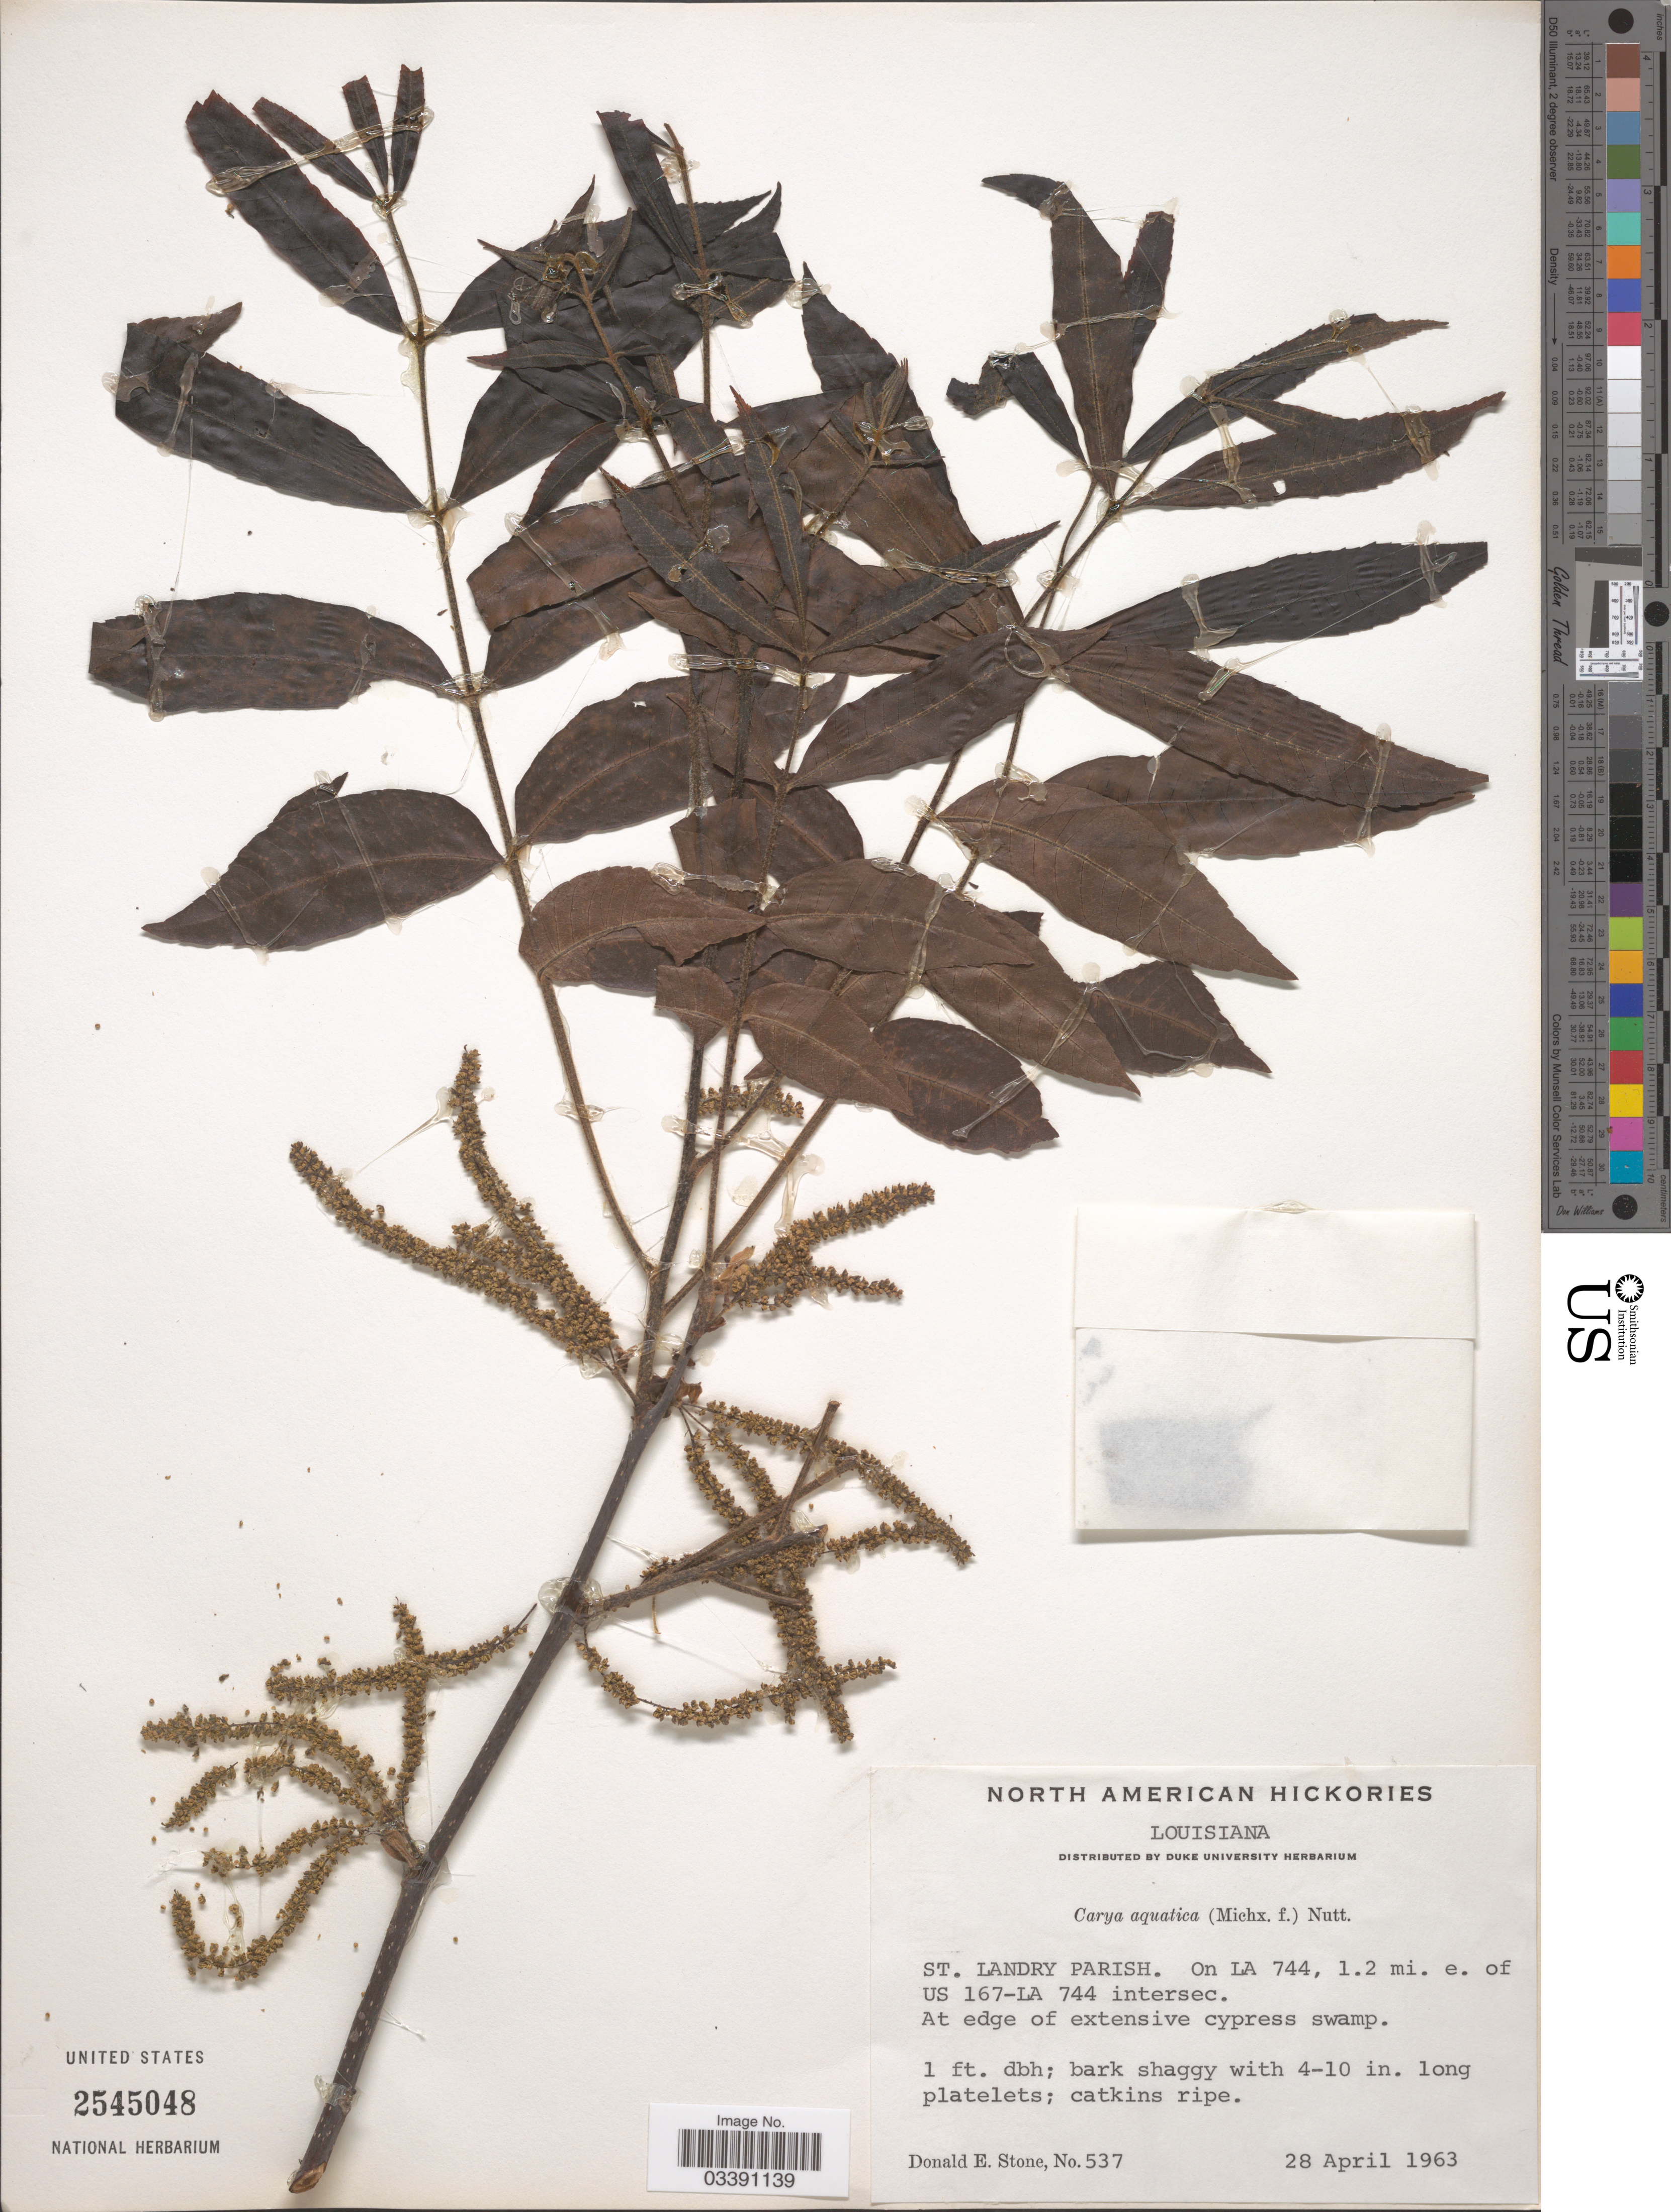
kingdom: Plantae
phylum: Tracheophyta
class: Magnoliopsida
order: Fagales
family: Juglandaceae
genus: Carya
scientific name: Carya aquatica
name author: (F. Michx.) Nutt.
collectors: D. Stone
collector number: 537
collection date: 1963-04-28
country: United States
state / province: Louisiana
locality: St. Landry Parish. On LA 744, 1.2 mi. e. of US 167-LA 744 intersec.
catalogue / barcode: US 2545048